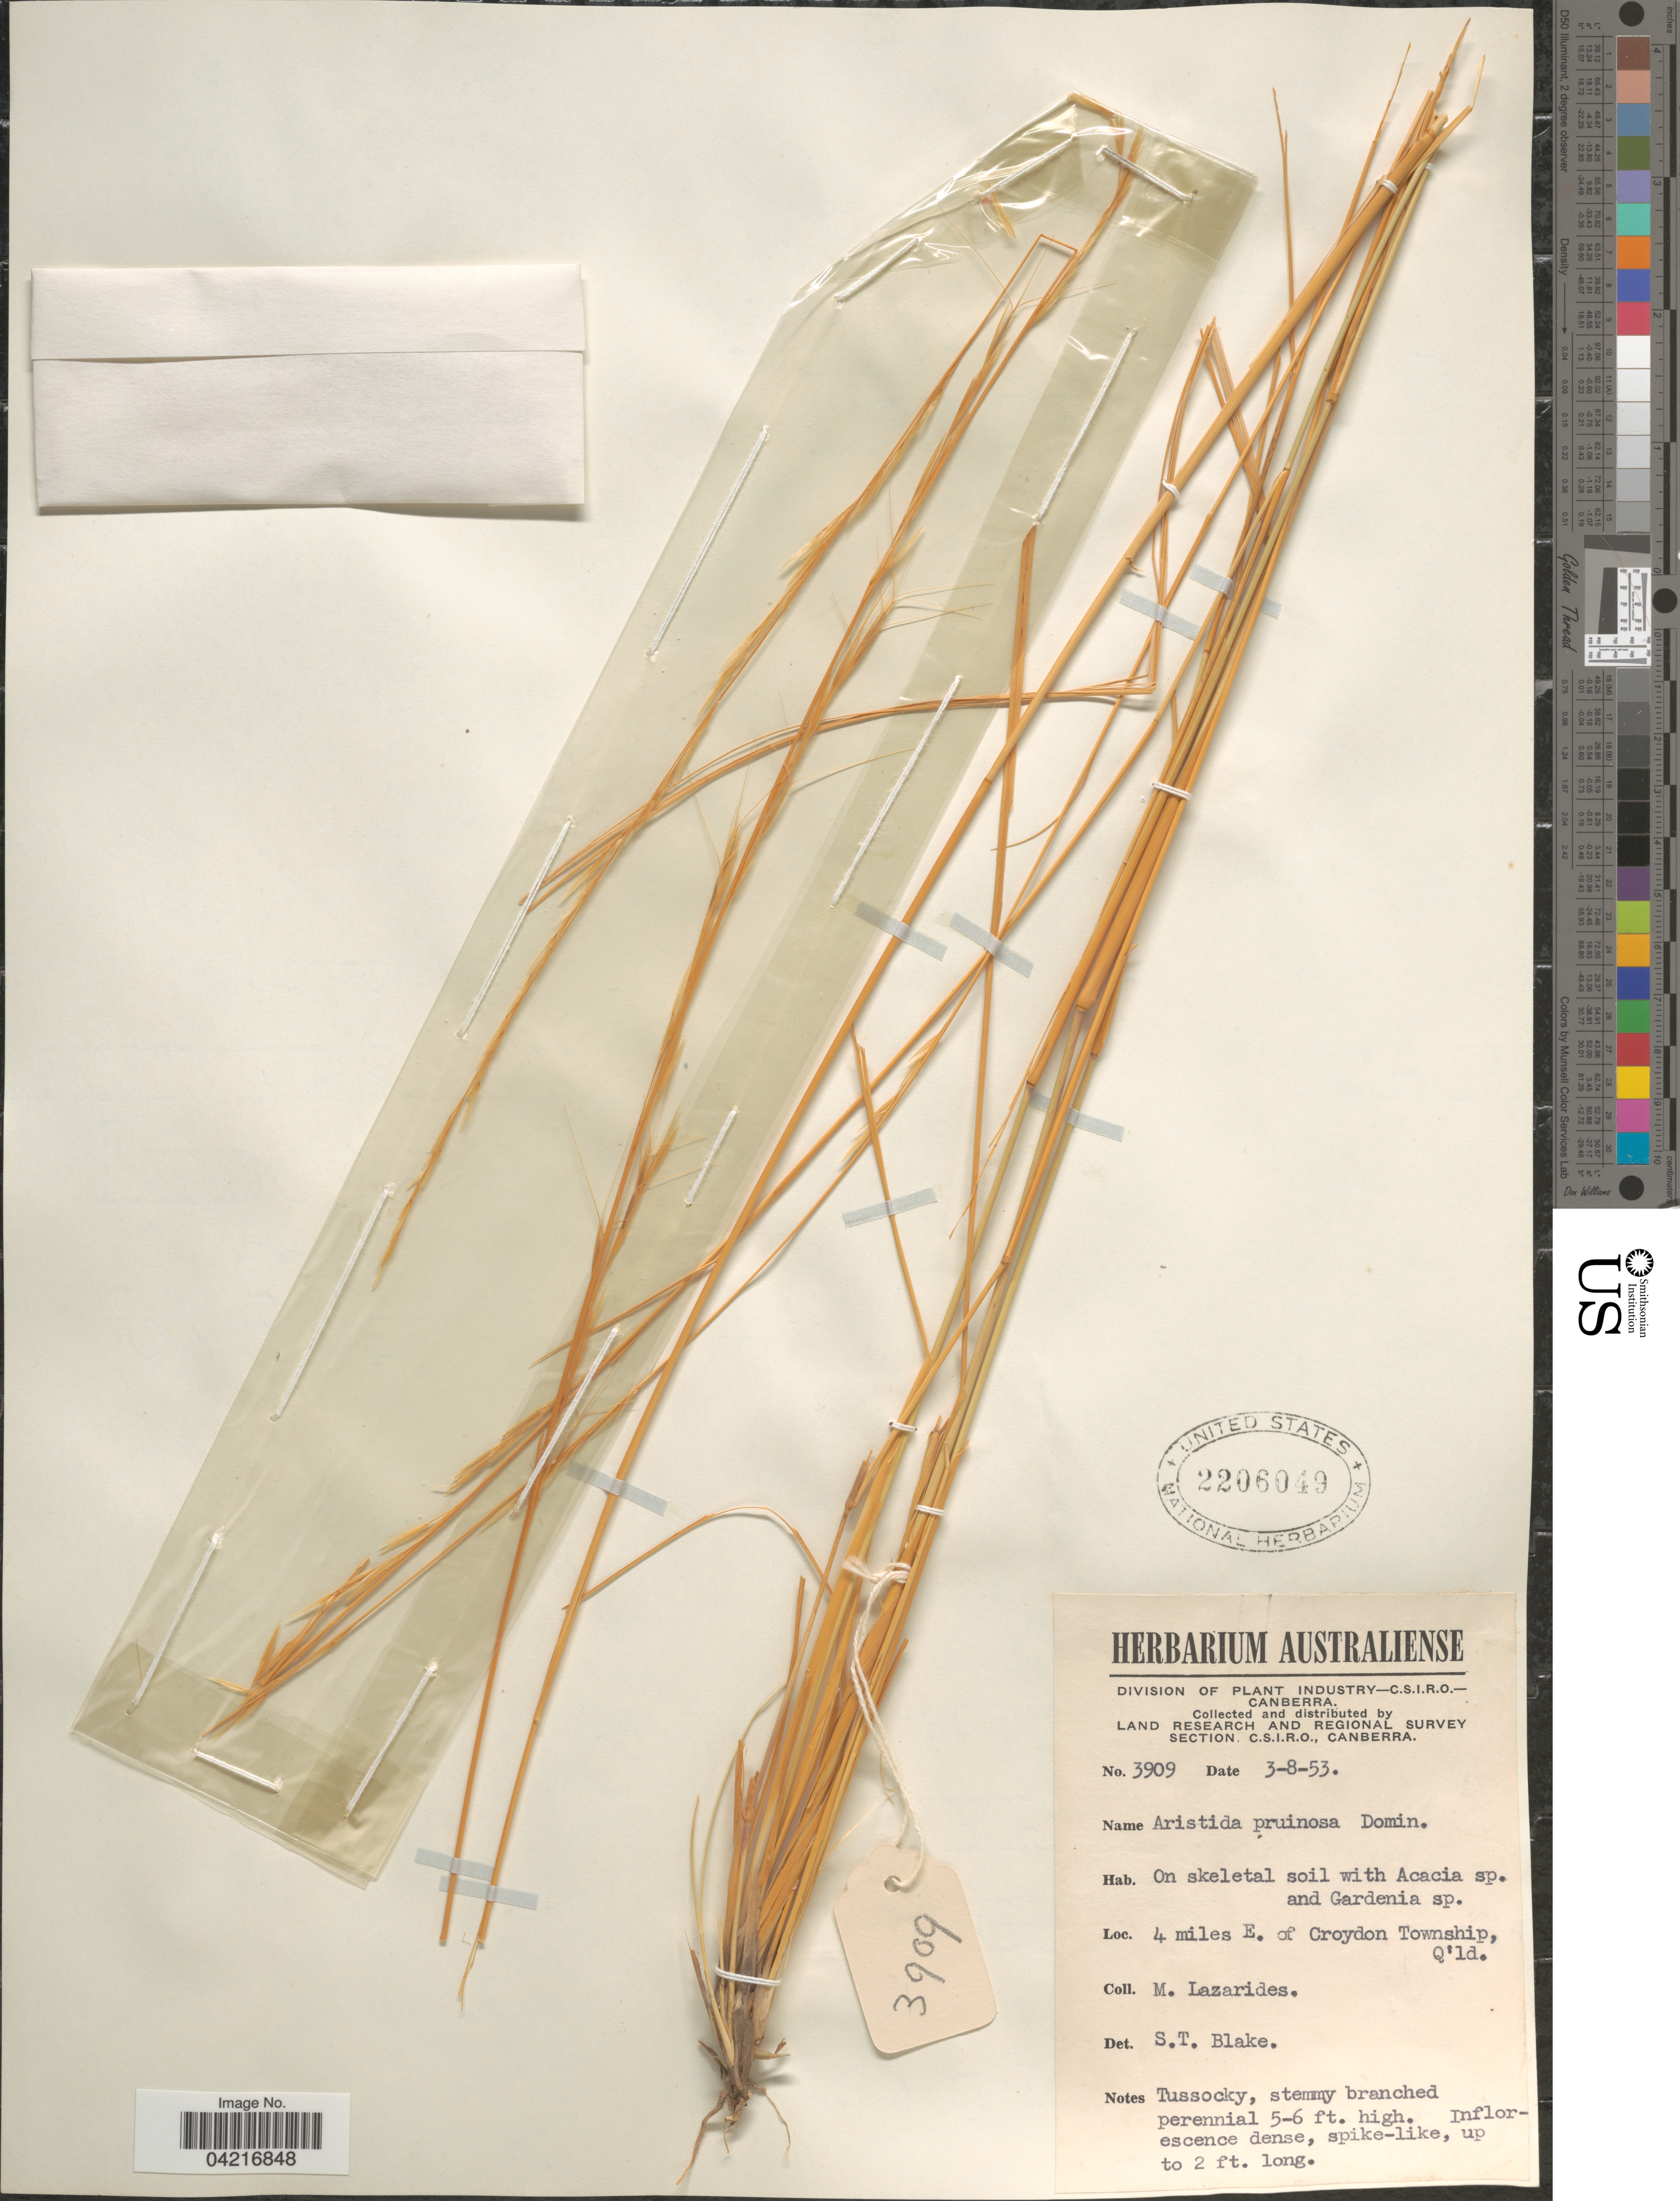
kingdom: Plantae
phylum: Tracheophyta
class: Liliopsida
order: Poales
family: Poaceae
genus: Aristida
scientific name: Aristida pruinosa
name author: Domin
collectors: M. Lazarides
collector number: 3909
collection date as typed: Transcribed d/m/y: 3/8/53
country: Australia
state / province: Queensland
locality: Land Research and Regional Survey Section, C.S.I.R.O. 4 miles E. of Croydon Township.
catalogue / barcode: US 2206049